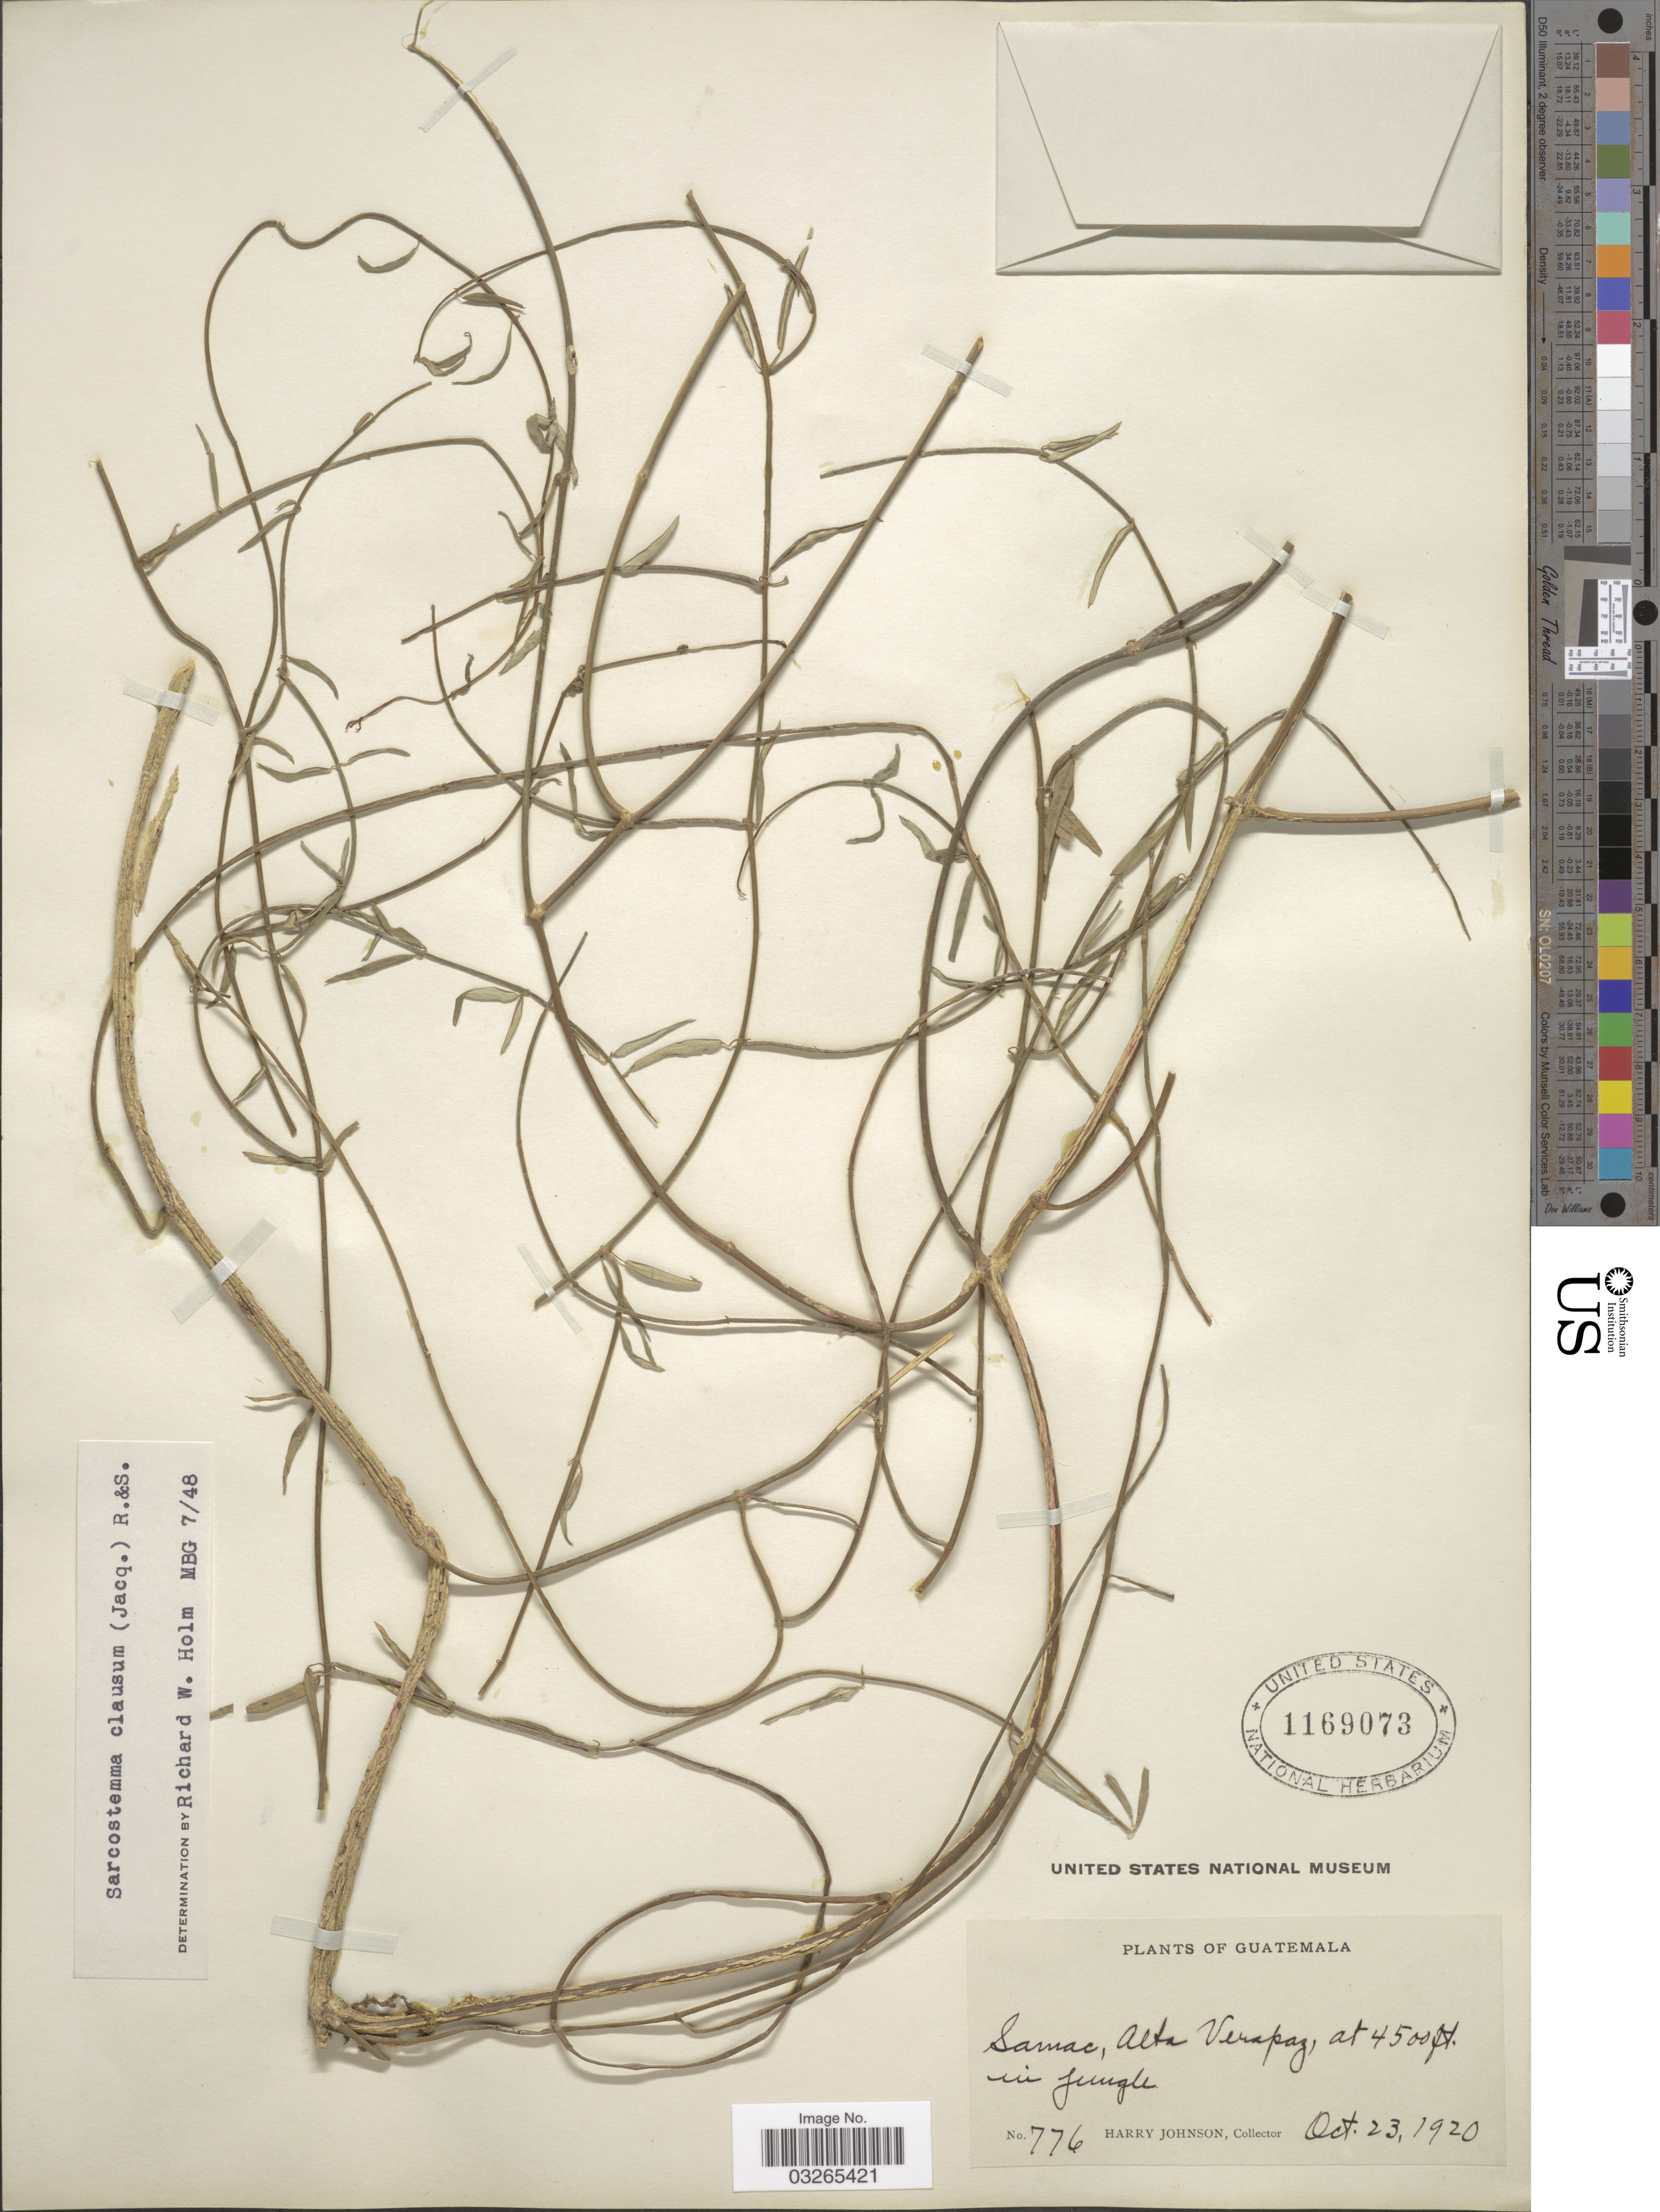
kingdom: Plantae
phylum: Tracheophyta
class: Magnoliopsida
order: Gentianales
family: Apocynaceae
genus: Sarcostemma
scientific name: Sarcostemma clausum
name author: (Jacq.) Schult.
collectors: H. Johnson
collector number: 776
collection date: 1920-10-23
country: Guatemala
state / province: Alta Verapaz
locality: Samac, Alta Verapaz, in jungle.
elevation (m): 1372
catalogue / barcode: US 1169073